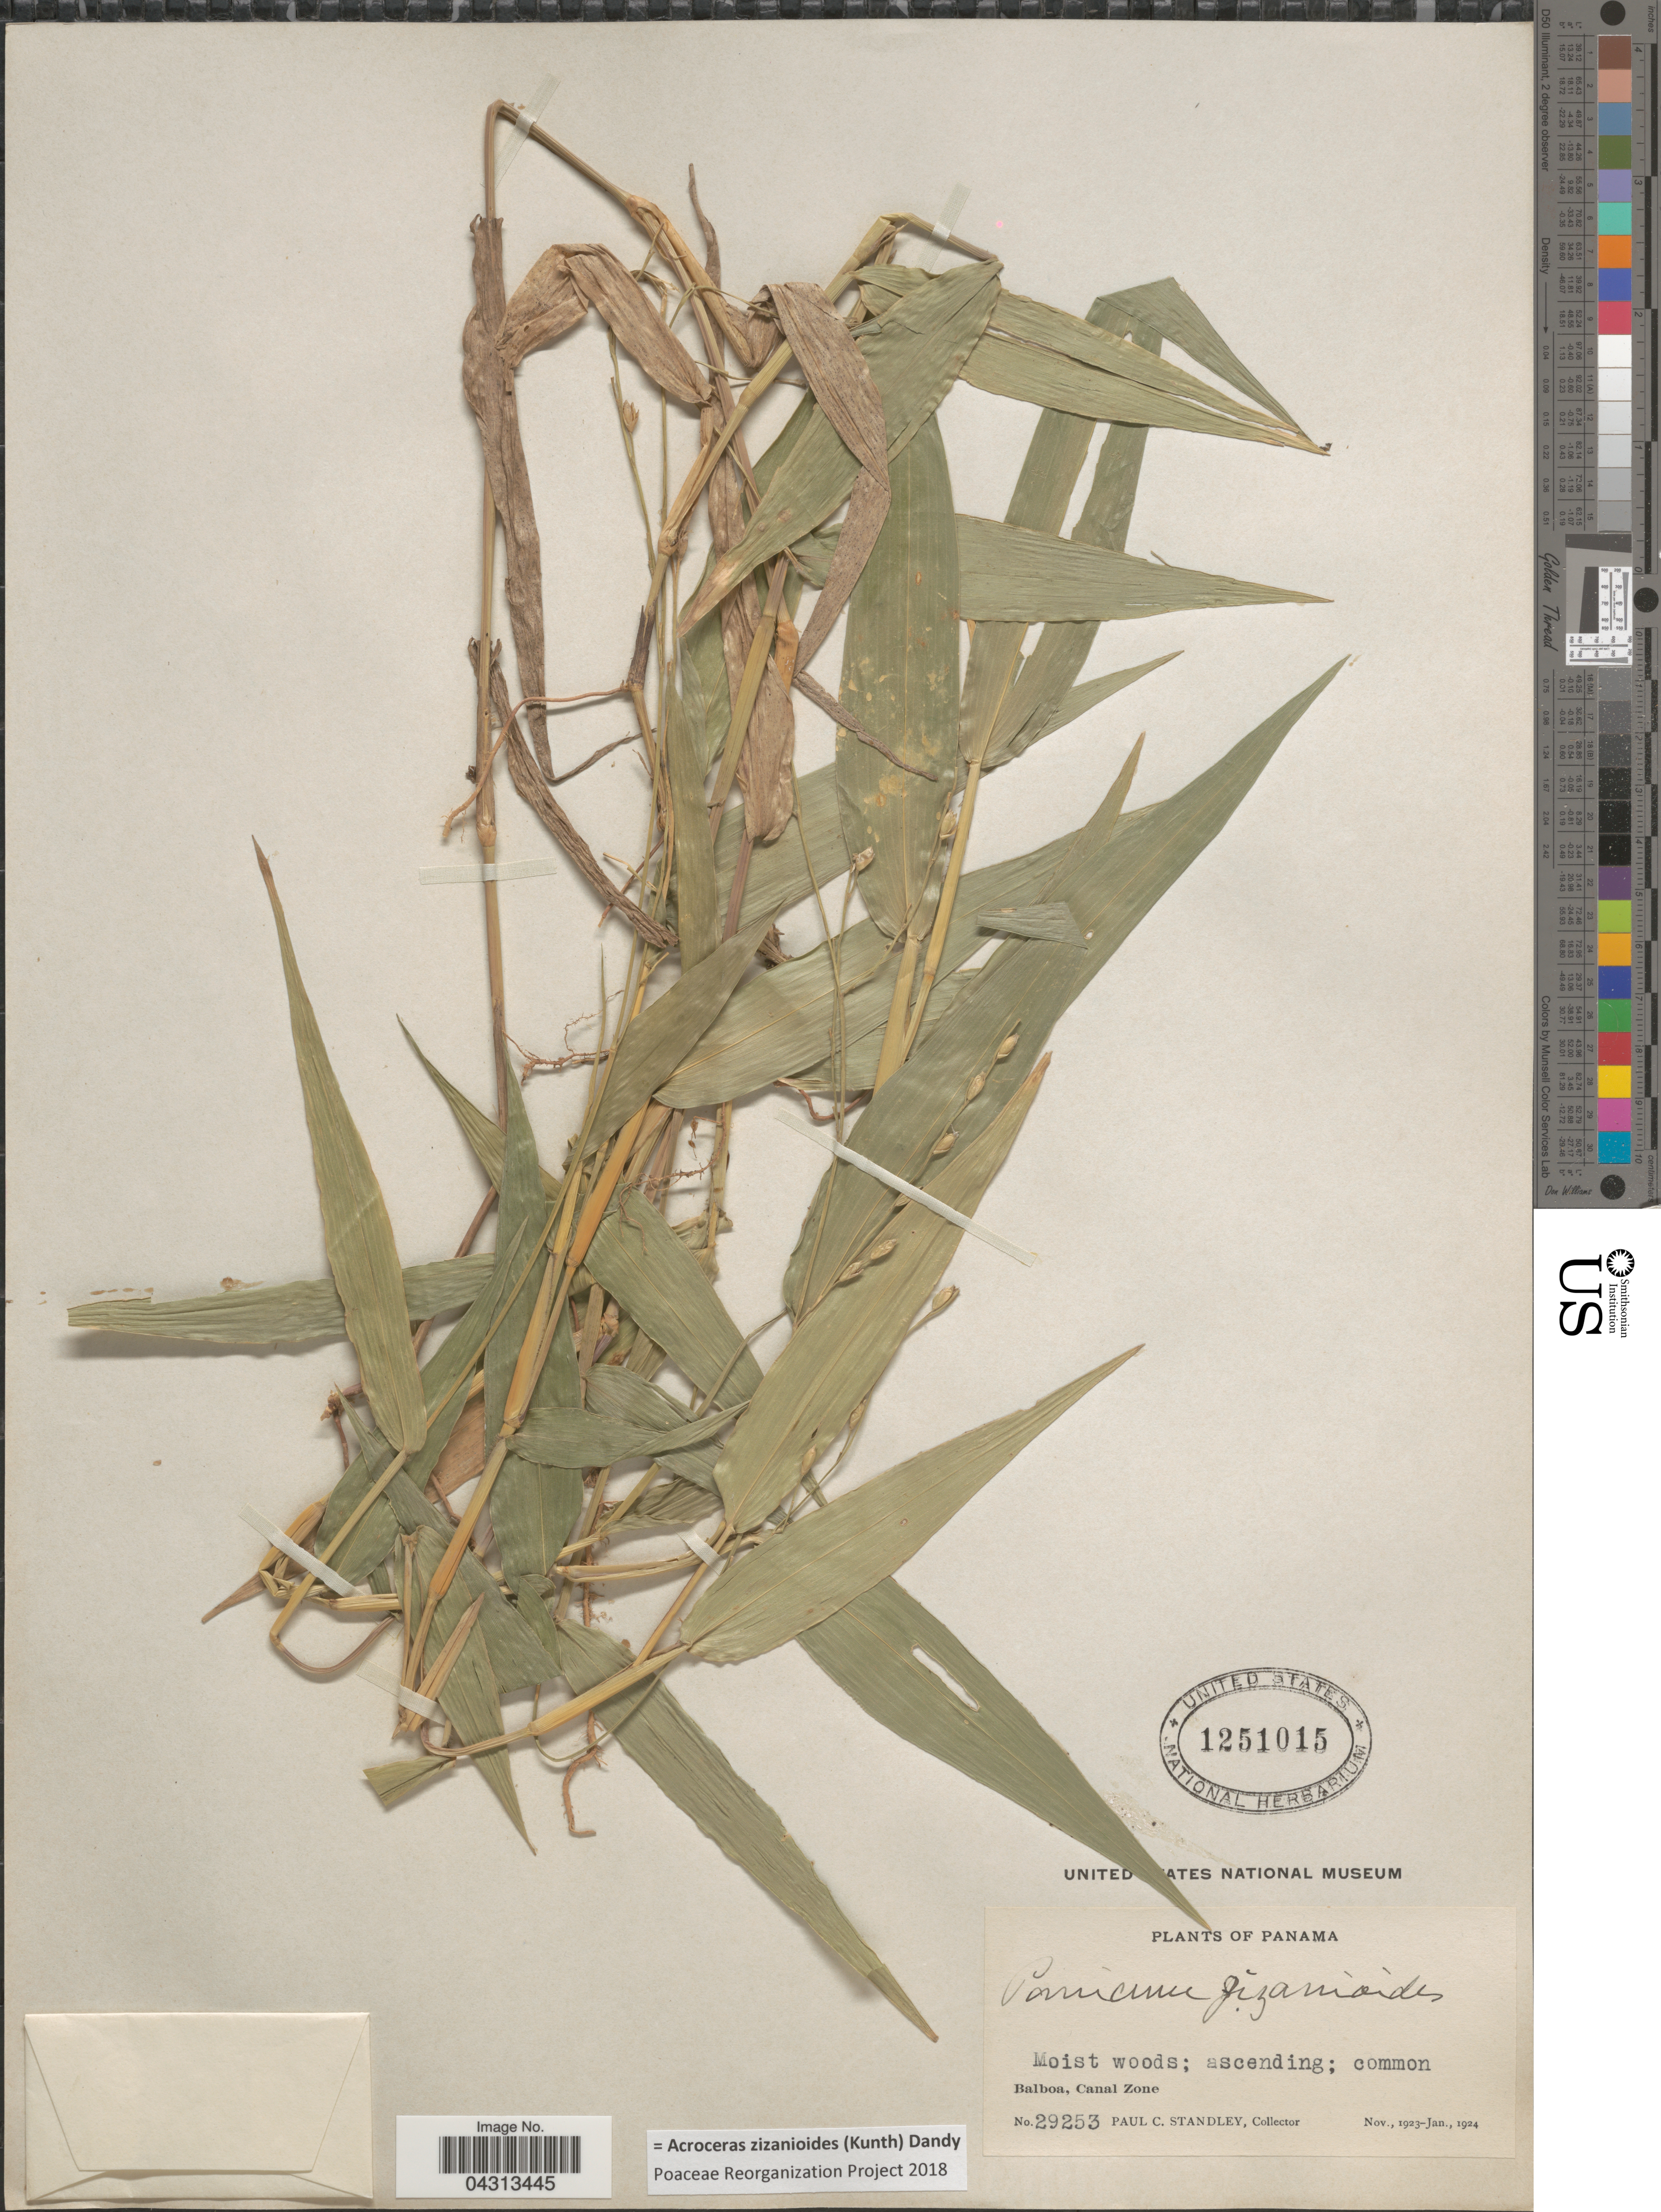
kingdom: Plantae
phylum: Tracheophyta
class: Liliopsida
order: Poales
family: Poaceae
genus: Acroceras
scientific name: Acroceras zizanioides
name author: (Kunth) Dandy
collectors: P. C. Standley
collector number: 29253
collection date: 1923-11/1924-01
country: Panama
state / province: Colón / Panamá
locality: Balboa, Canal Zone.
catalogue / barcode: US 1251015